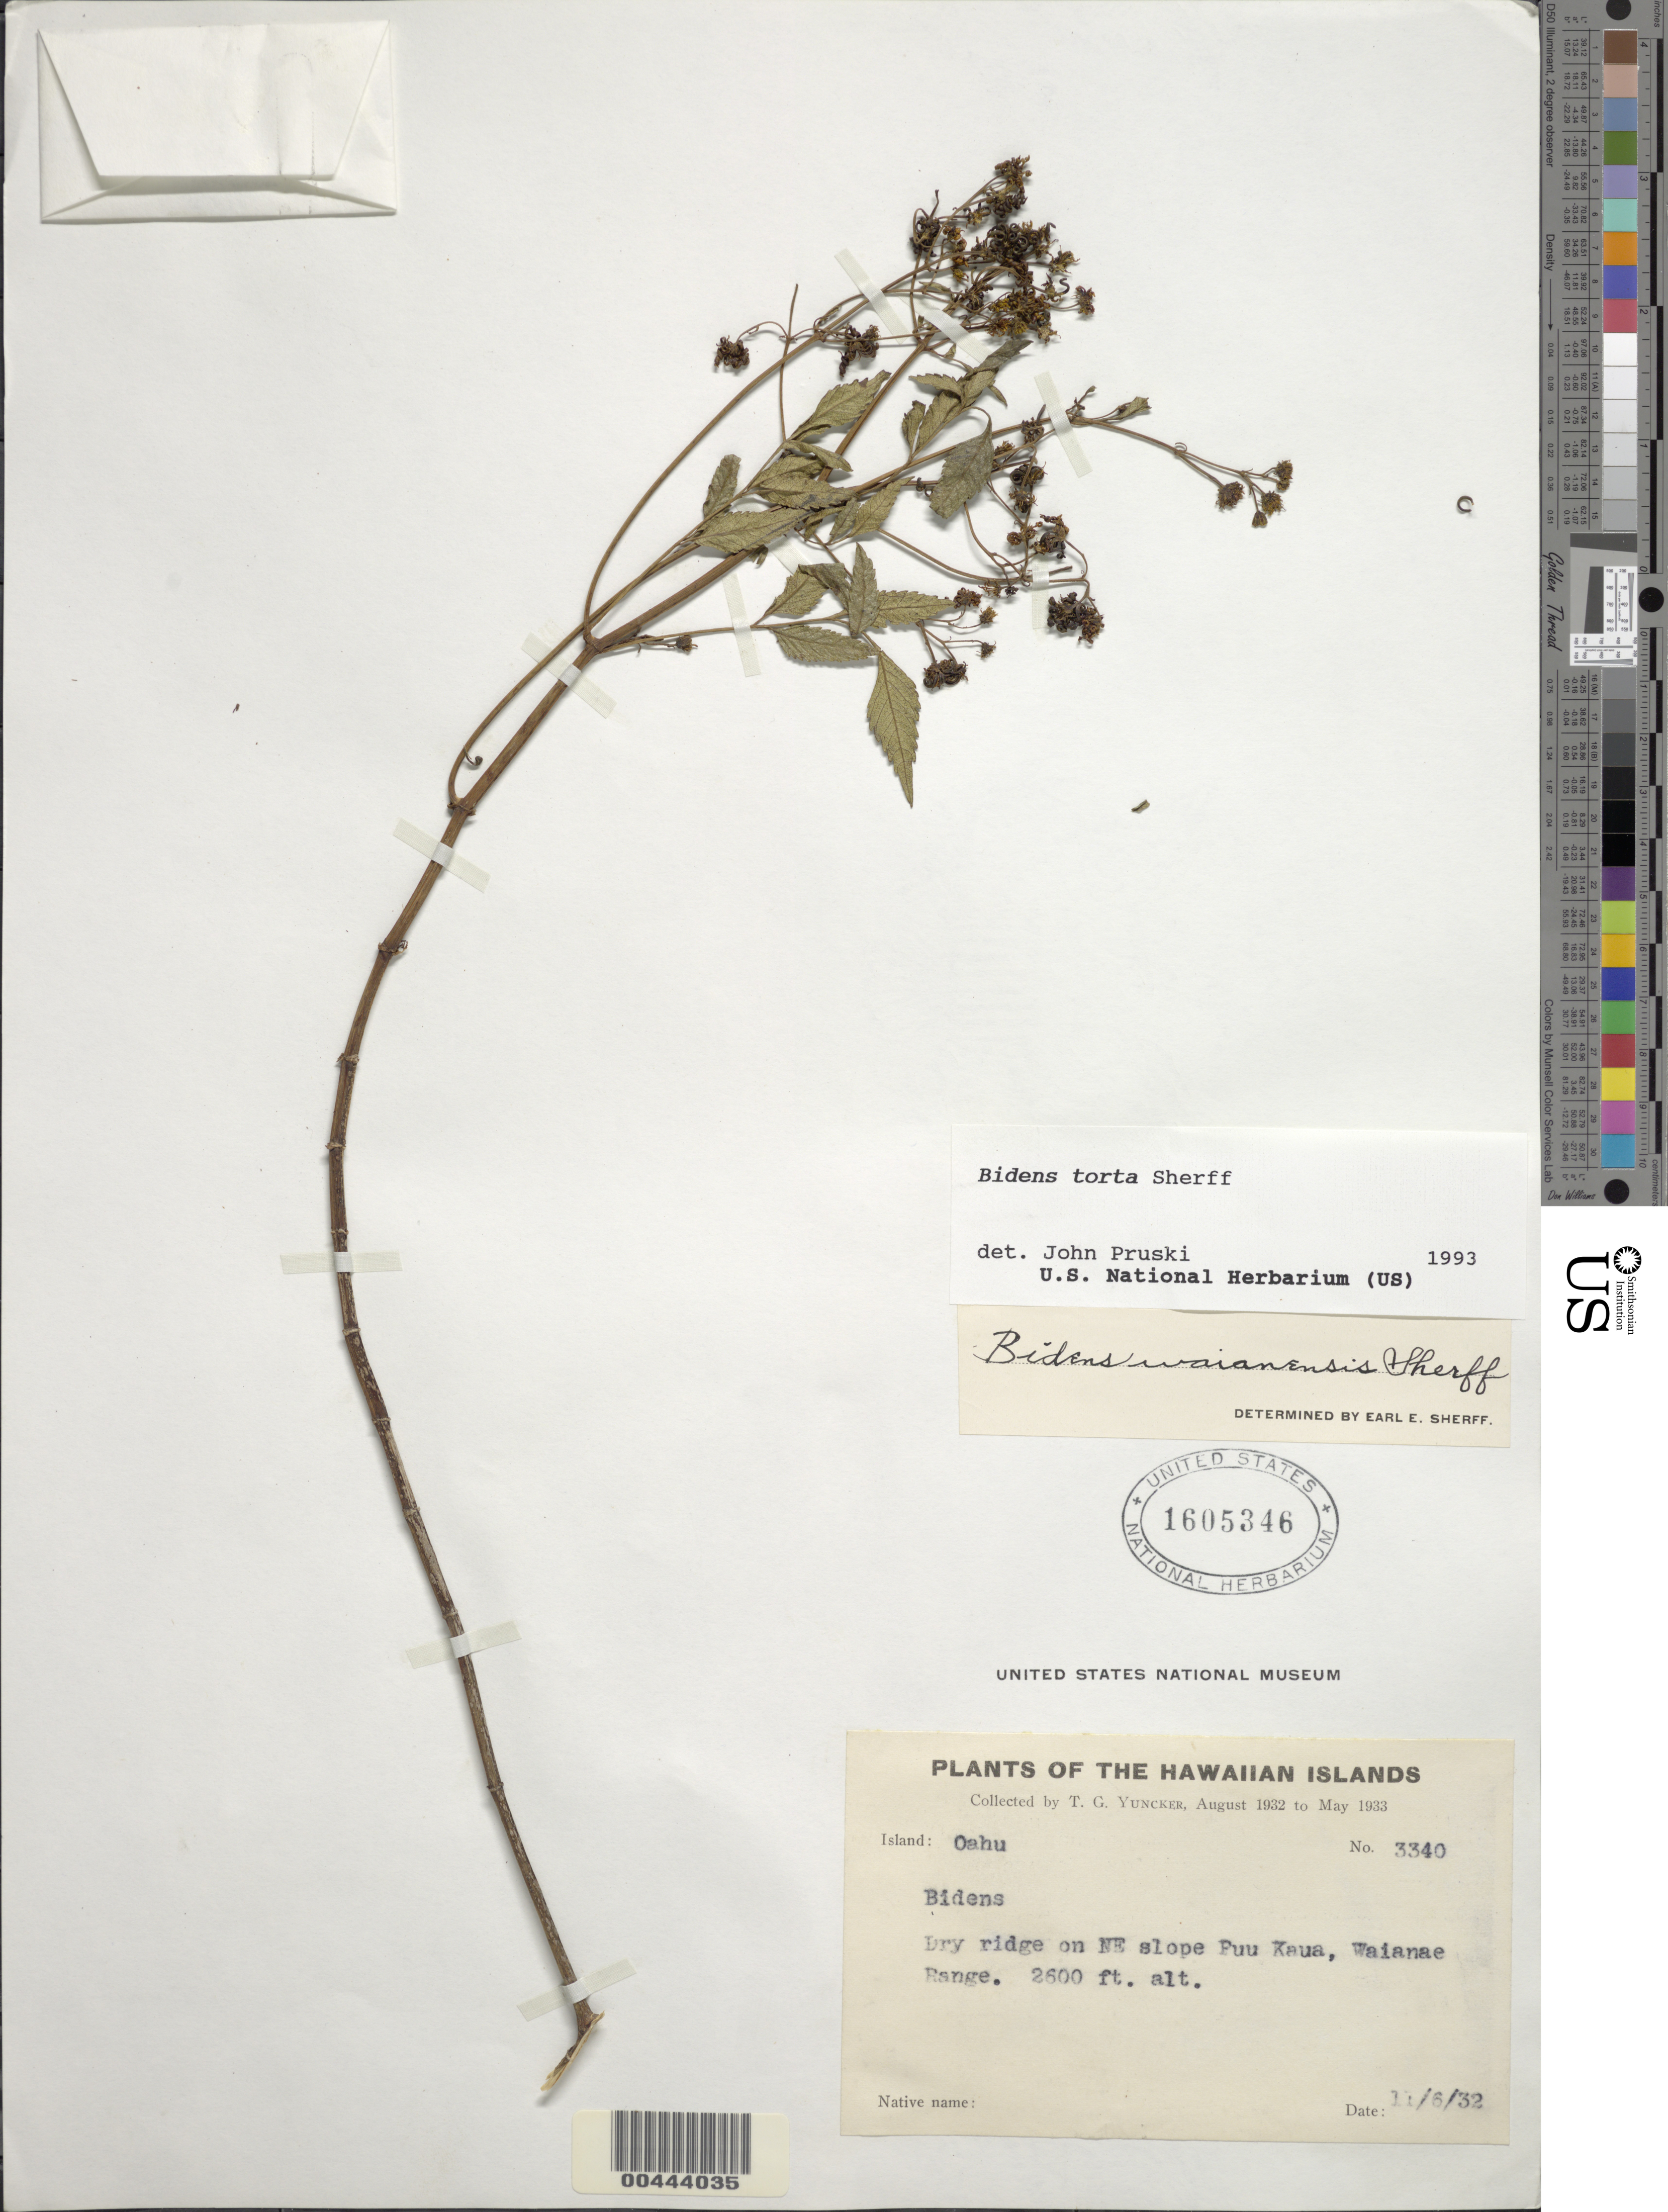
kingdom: Plantae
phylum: Tracheophyta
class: Magnoliopsida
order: Asterales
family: Asteraceae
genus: Bidens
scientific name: Bidens torta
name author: Sherff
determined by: Pruski, J. F.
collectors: T. G. Yuncker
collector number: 3340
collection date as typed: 6 Nov 1932 or 11 Jun 1932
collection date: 1932-06-11 or 1932-11-06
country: United States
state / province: Hawaii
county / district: Honolulu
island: Oahu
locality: Ridge on NE slope of Puu Kaua, Waianae Range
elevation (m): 792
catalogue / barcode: US 1605346